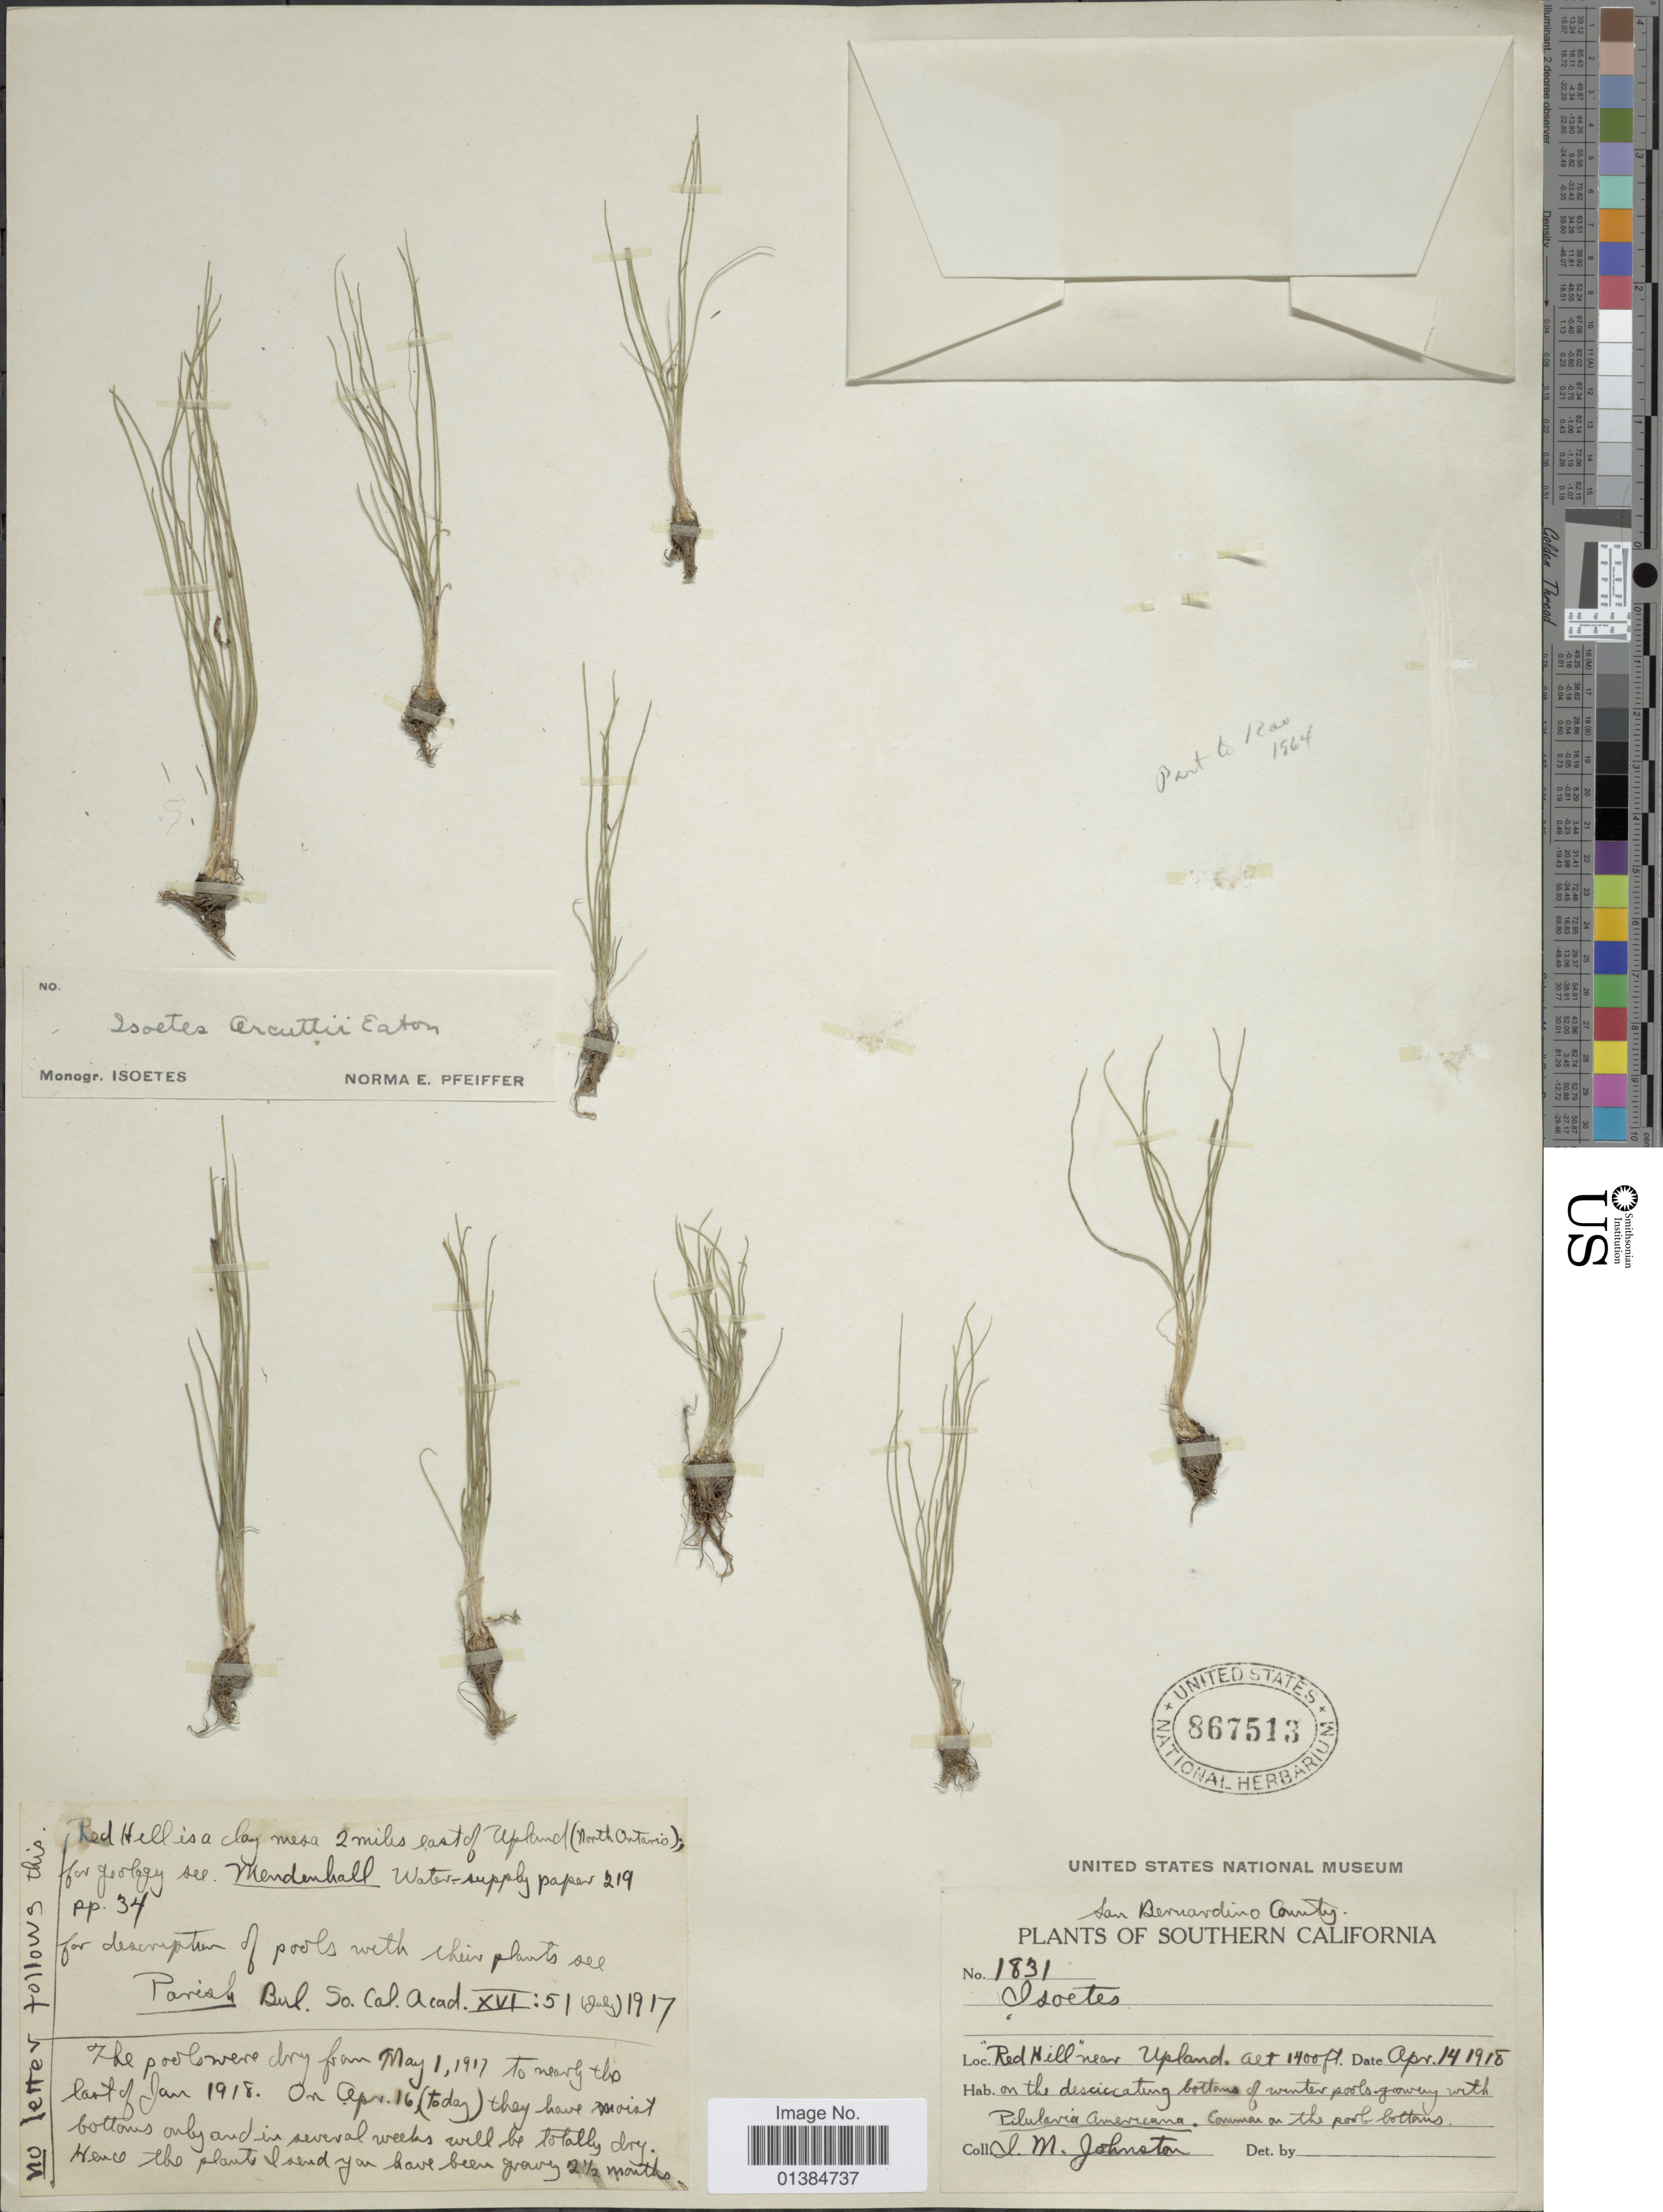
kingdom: Plantae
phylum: Tracheophyta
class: Lycopodiopsida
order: Isoetales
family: Isoetaceae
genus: Isoetes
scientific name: Isoetes orcuttii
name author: A.A. Eaton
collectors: J. Johnston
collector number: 1831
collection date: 1918-04-14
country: United States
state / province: California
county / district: San Bernardino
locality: San Bernardino County. Southern California. "Red Hill" near Upland.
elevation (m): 427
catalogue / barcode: US 867513